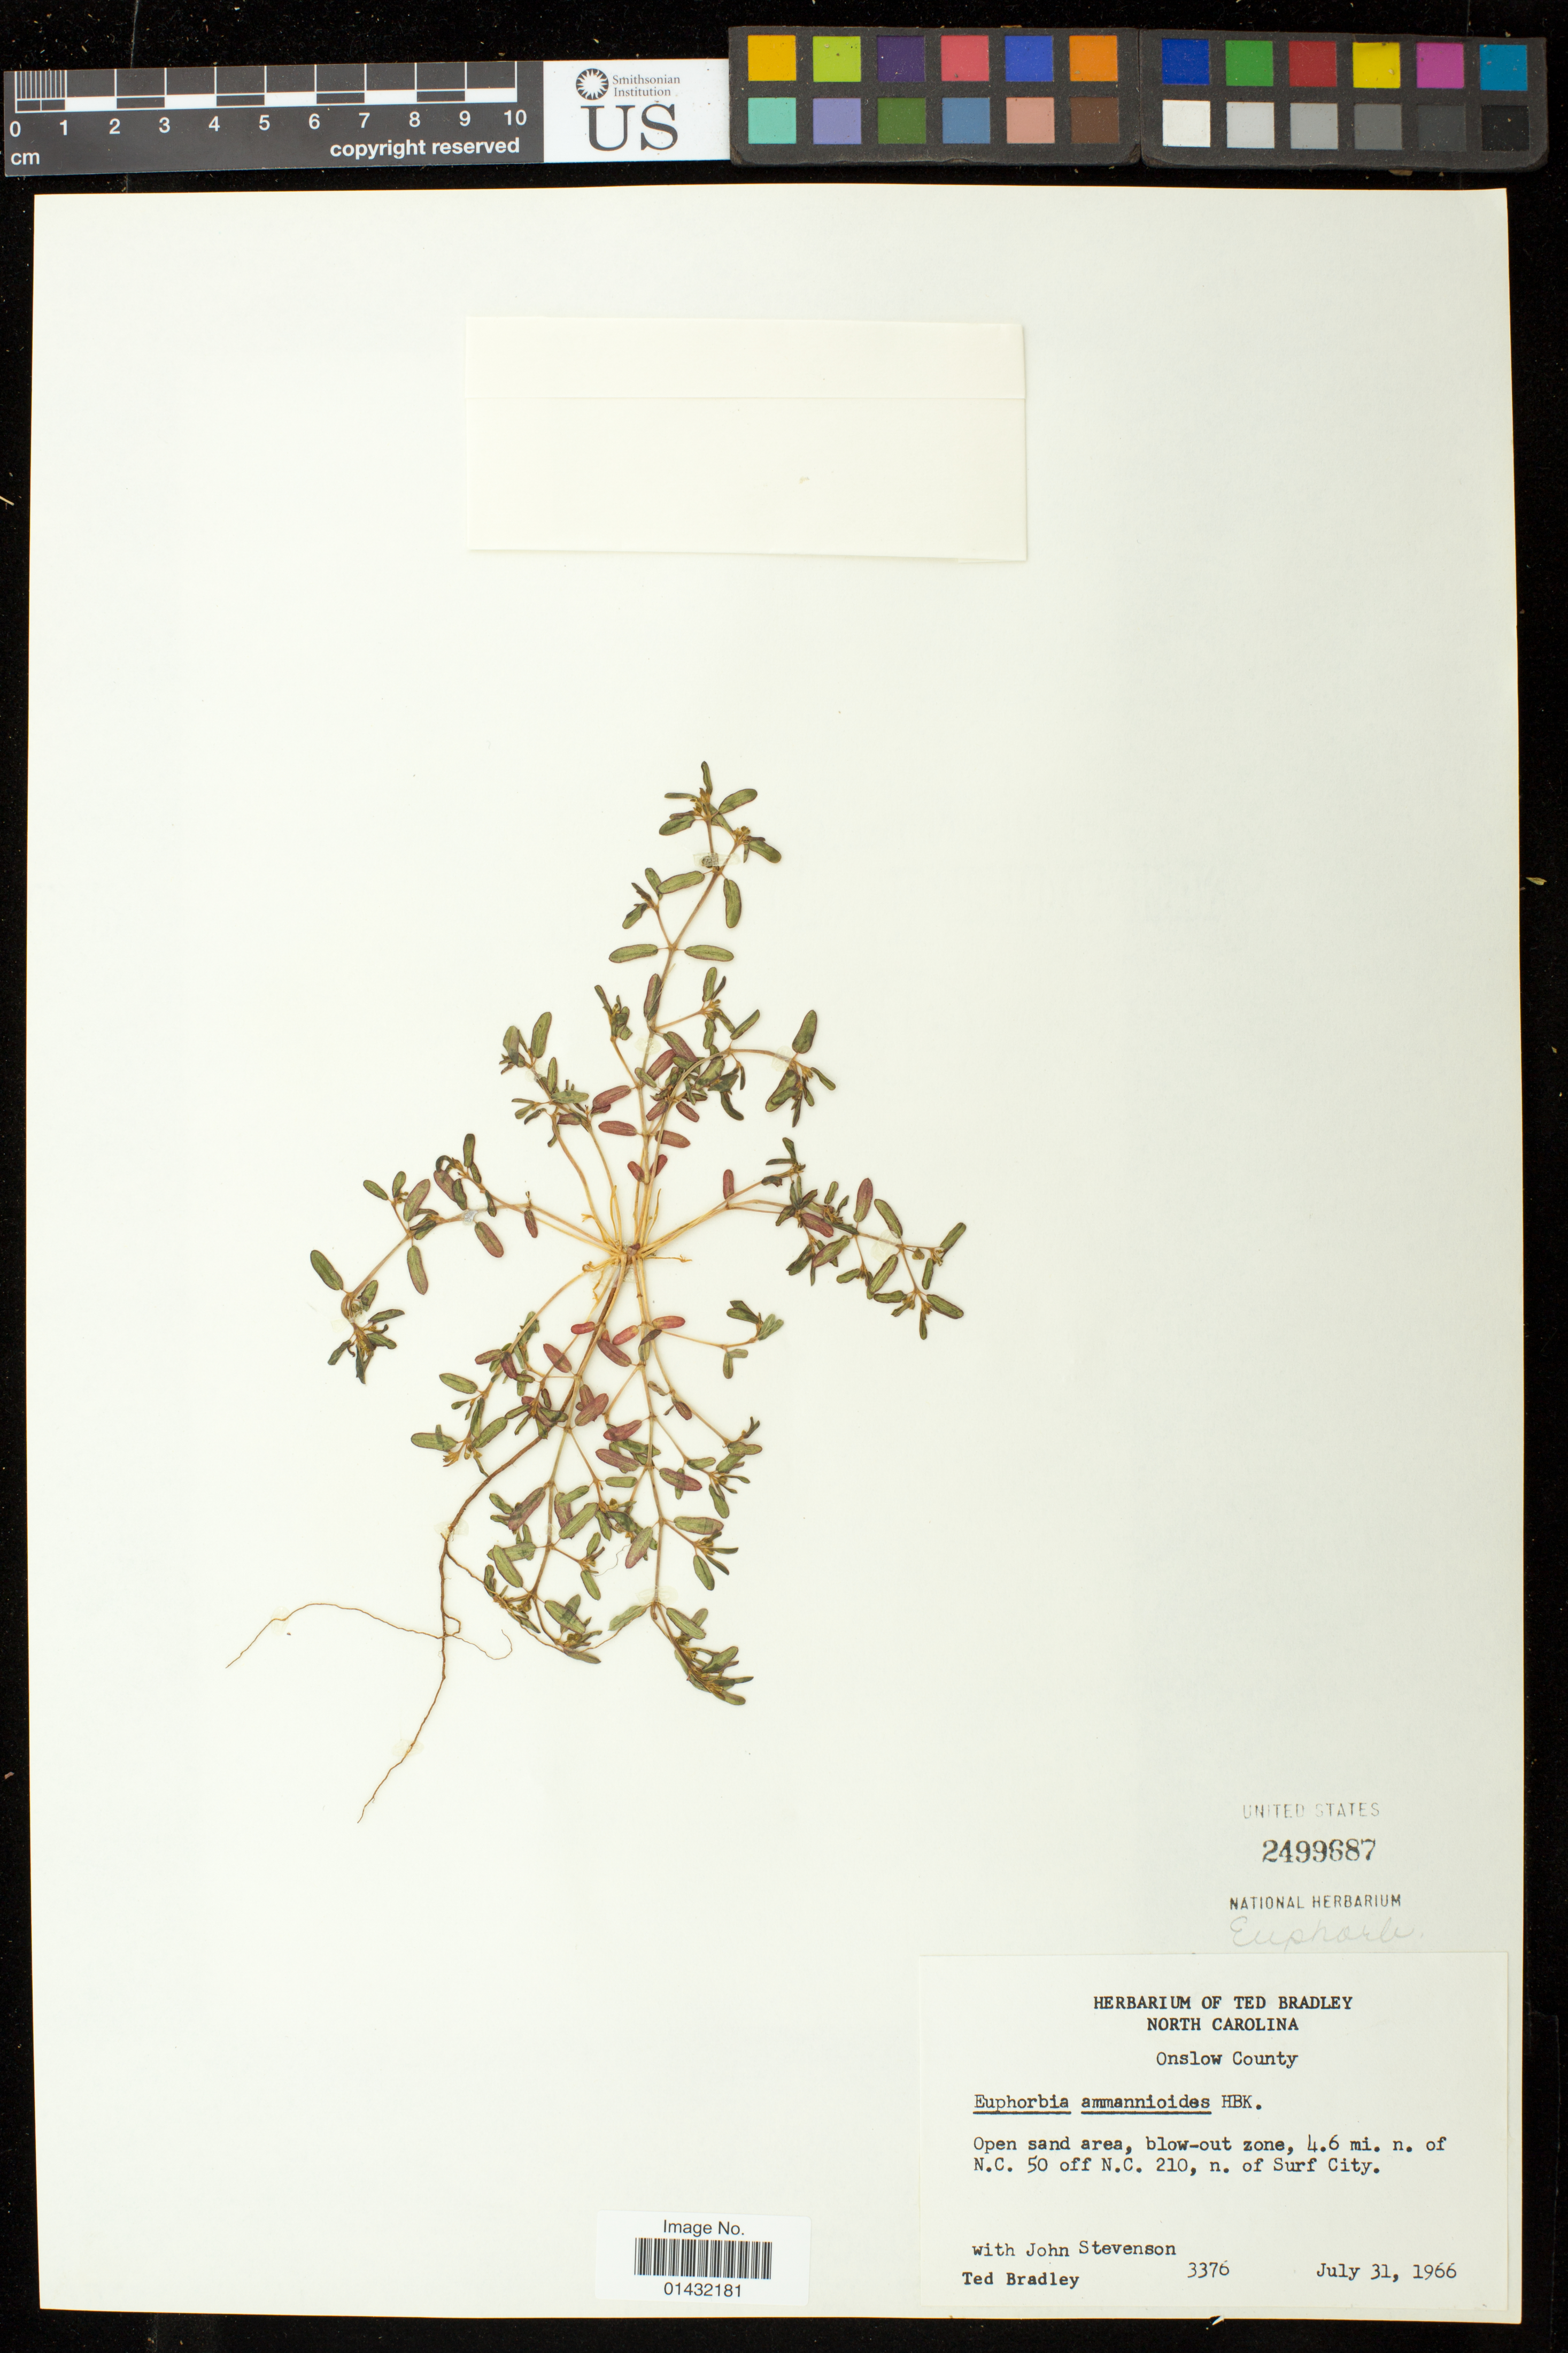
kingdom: Plantae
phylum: Tracheophyta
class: Magnoliopsida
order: Malpighiales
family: Euphorbiaceae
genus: Euphorbia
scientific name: Euphorbia bombensis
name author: Jacq.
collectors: J. Stevenson & T. Bradley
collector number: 3376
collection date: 1966-07-31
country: United States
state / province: North Carolina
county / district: Onslow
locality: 4.6 mi. n. of N.C. 50 off N.C. 210, n. of Surf City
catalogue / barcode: US 2499687